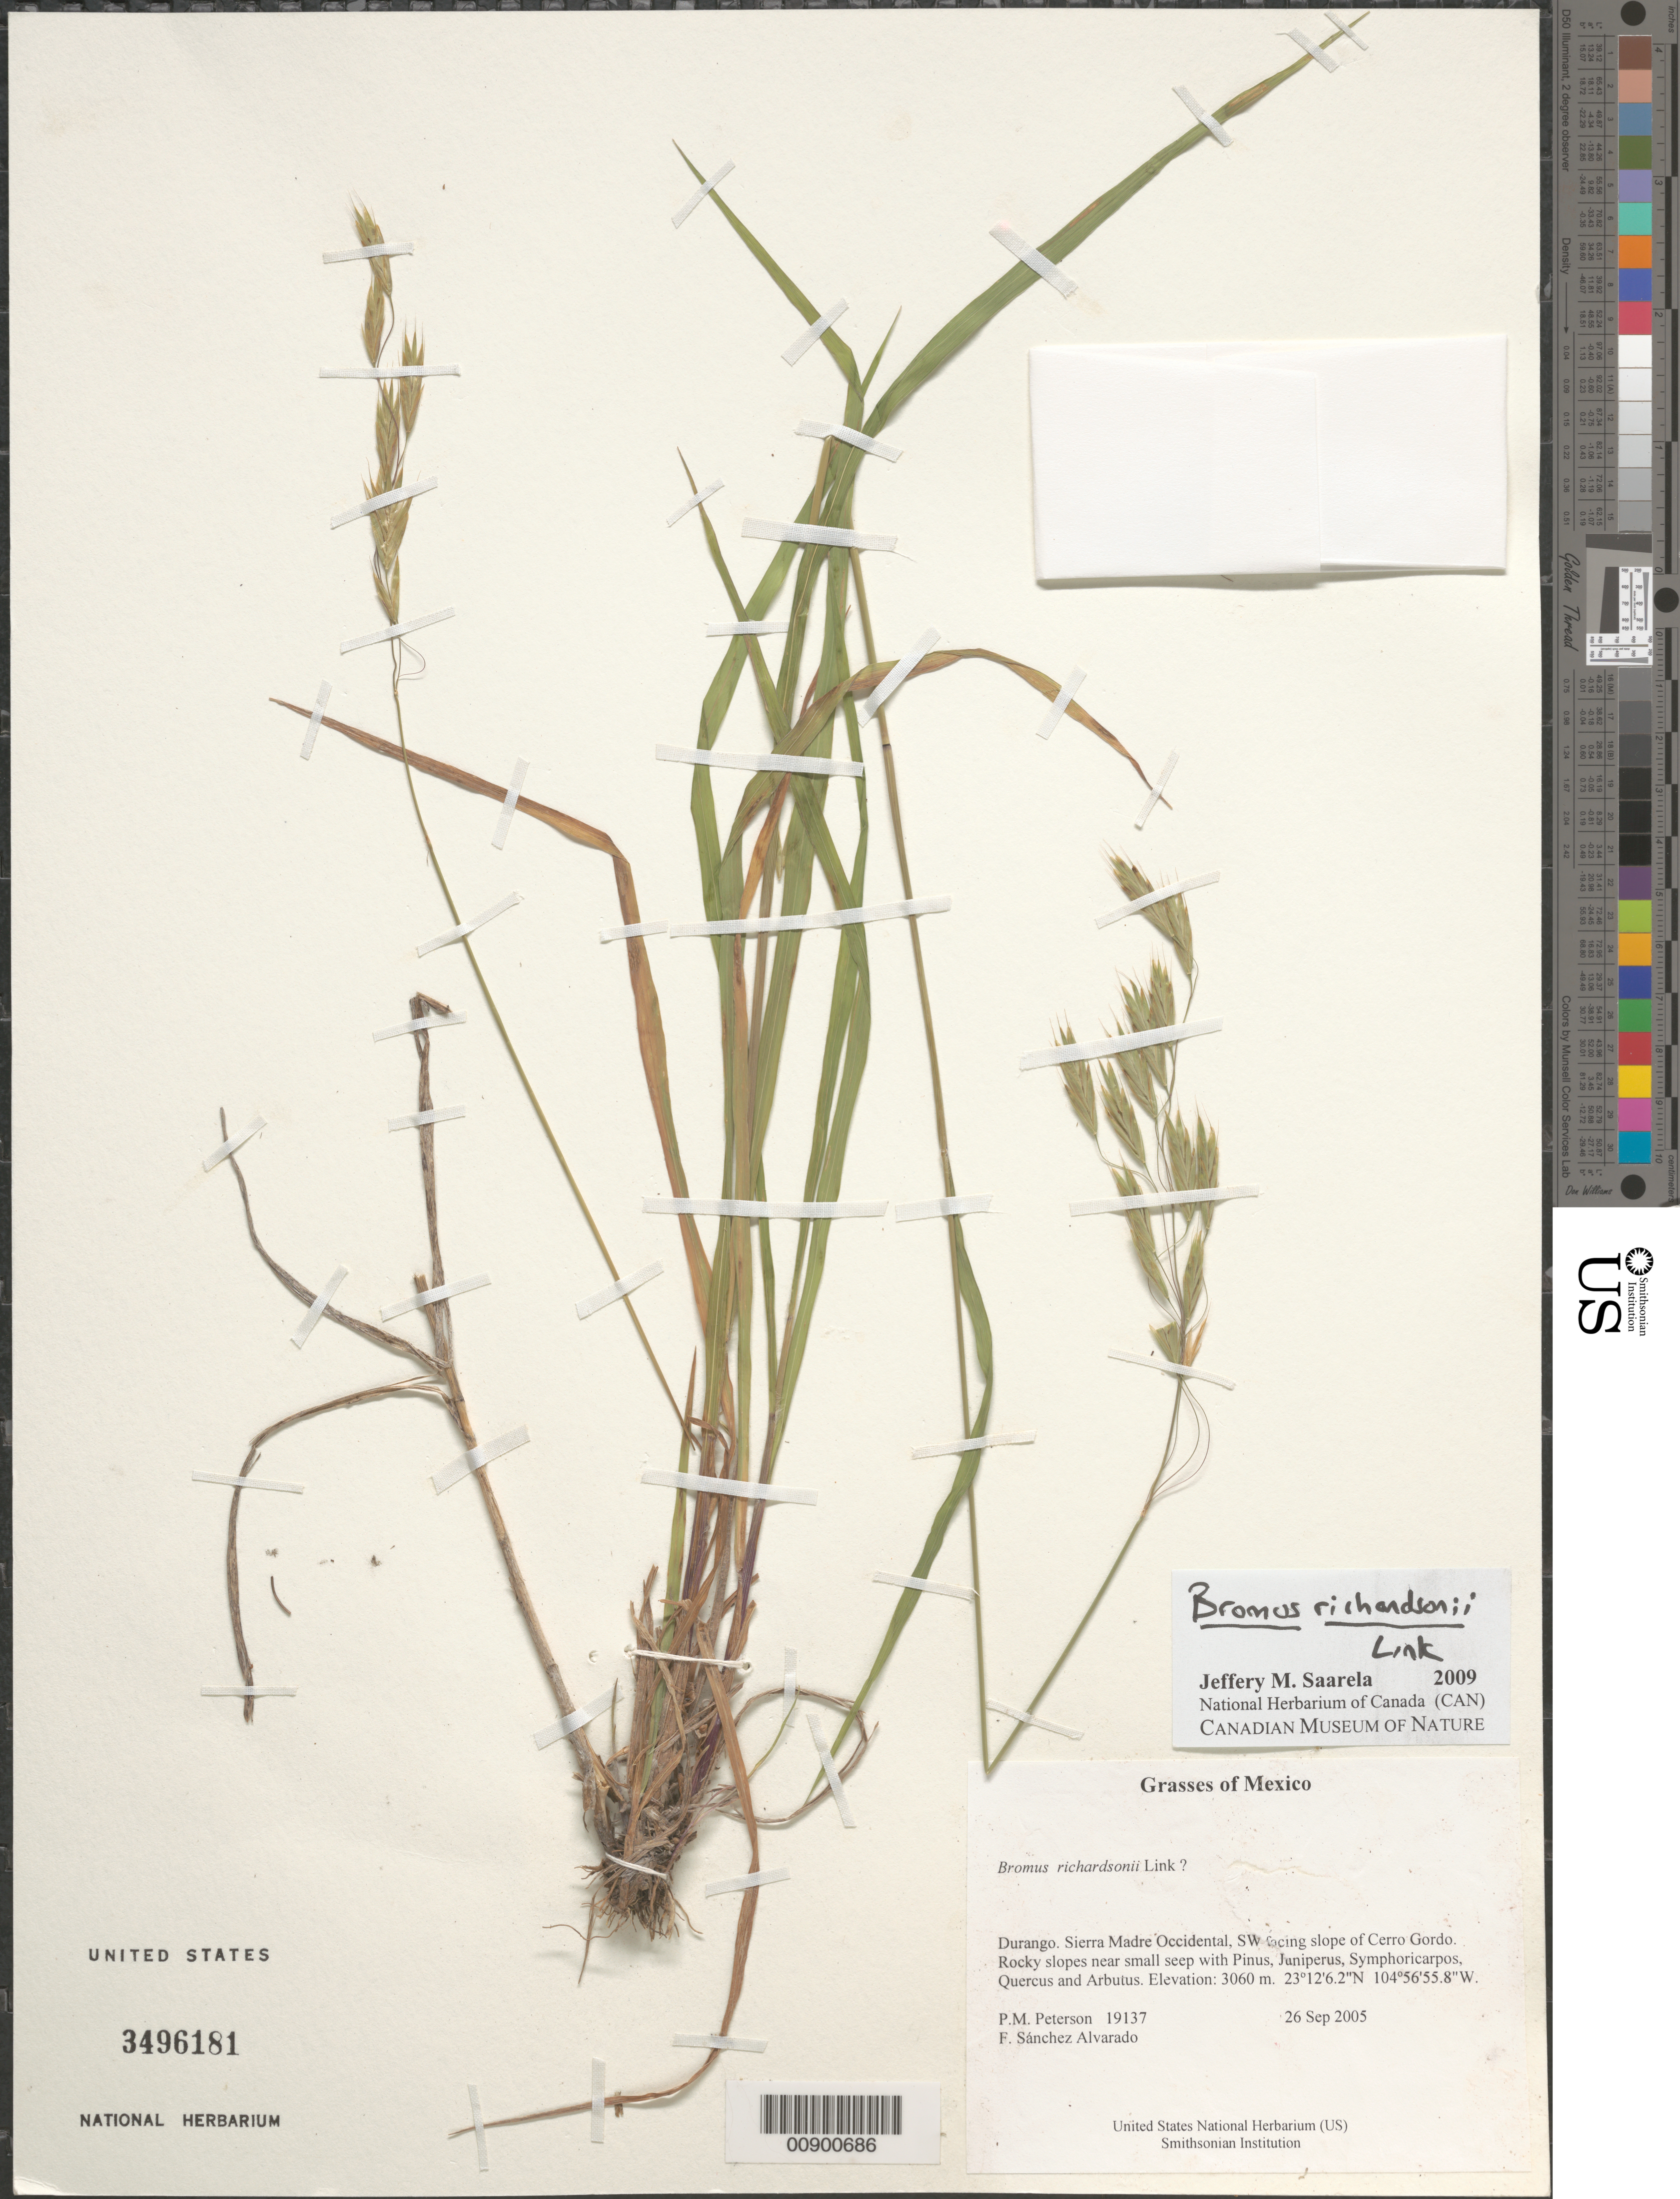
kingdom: Plantae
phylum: Tracheophyta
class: Liliopsida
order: Poales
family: Poaceae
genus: Bromus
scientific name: Bromus richardsonii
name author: Link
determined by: Saarela, J. M., (CAN), Canadian Museum of Nature (CANADA)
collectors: P. M. Peterson & F. Sánchez Alvarado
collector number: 19137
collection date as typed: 26 Sep 2005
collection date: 2005-09-26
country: Mexico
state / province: Durango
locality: Sierra Madre Occidental, SW facing slope of Cerro Gordo. Rocky slopes near small seep with Pinus, Juniperus, Symphoricarpos, Quercus and Arbutus.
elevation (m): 3060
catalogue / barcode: US 3496181